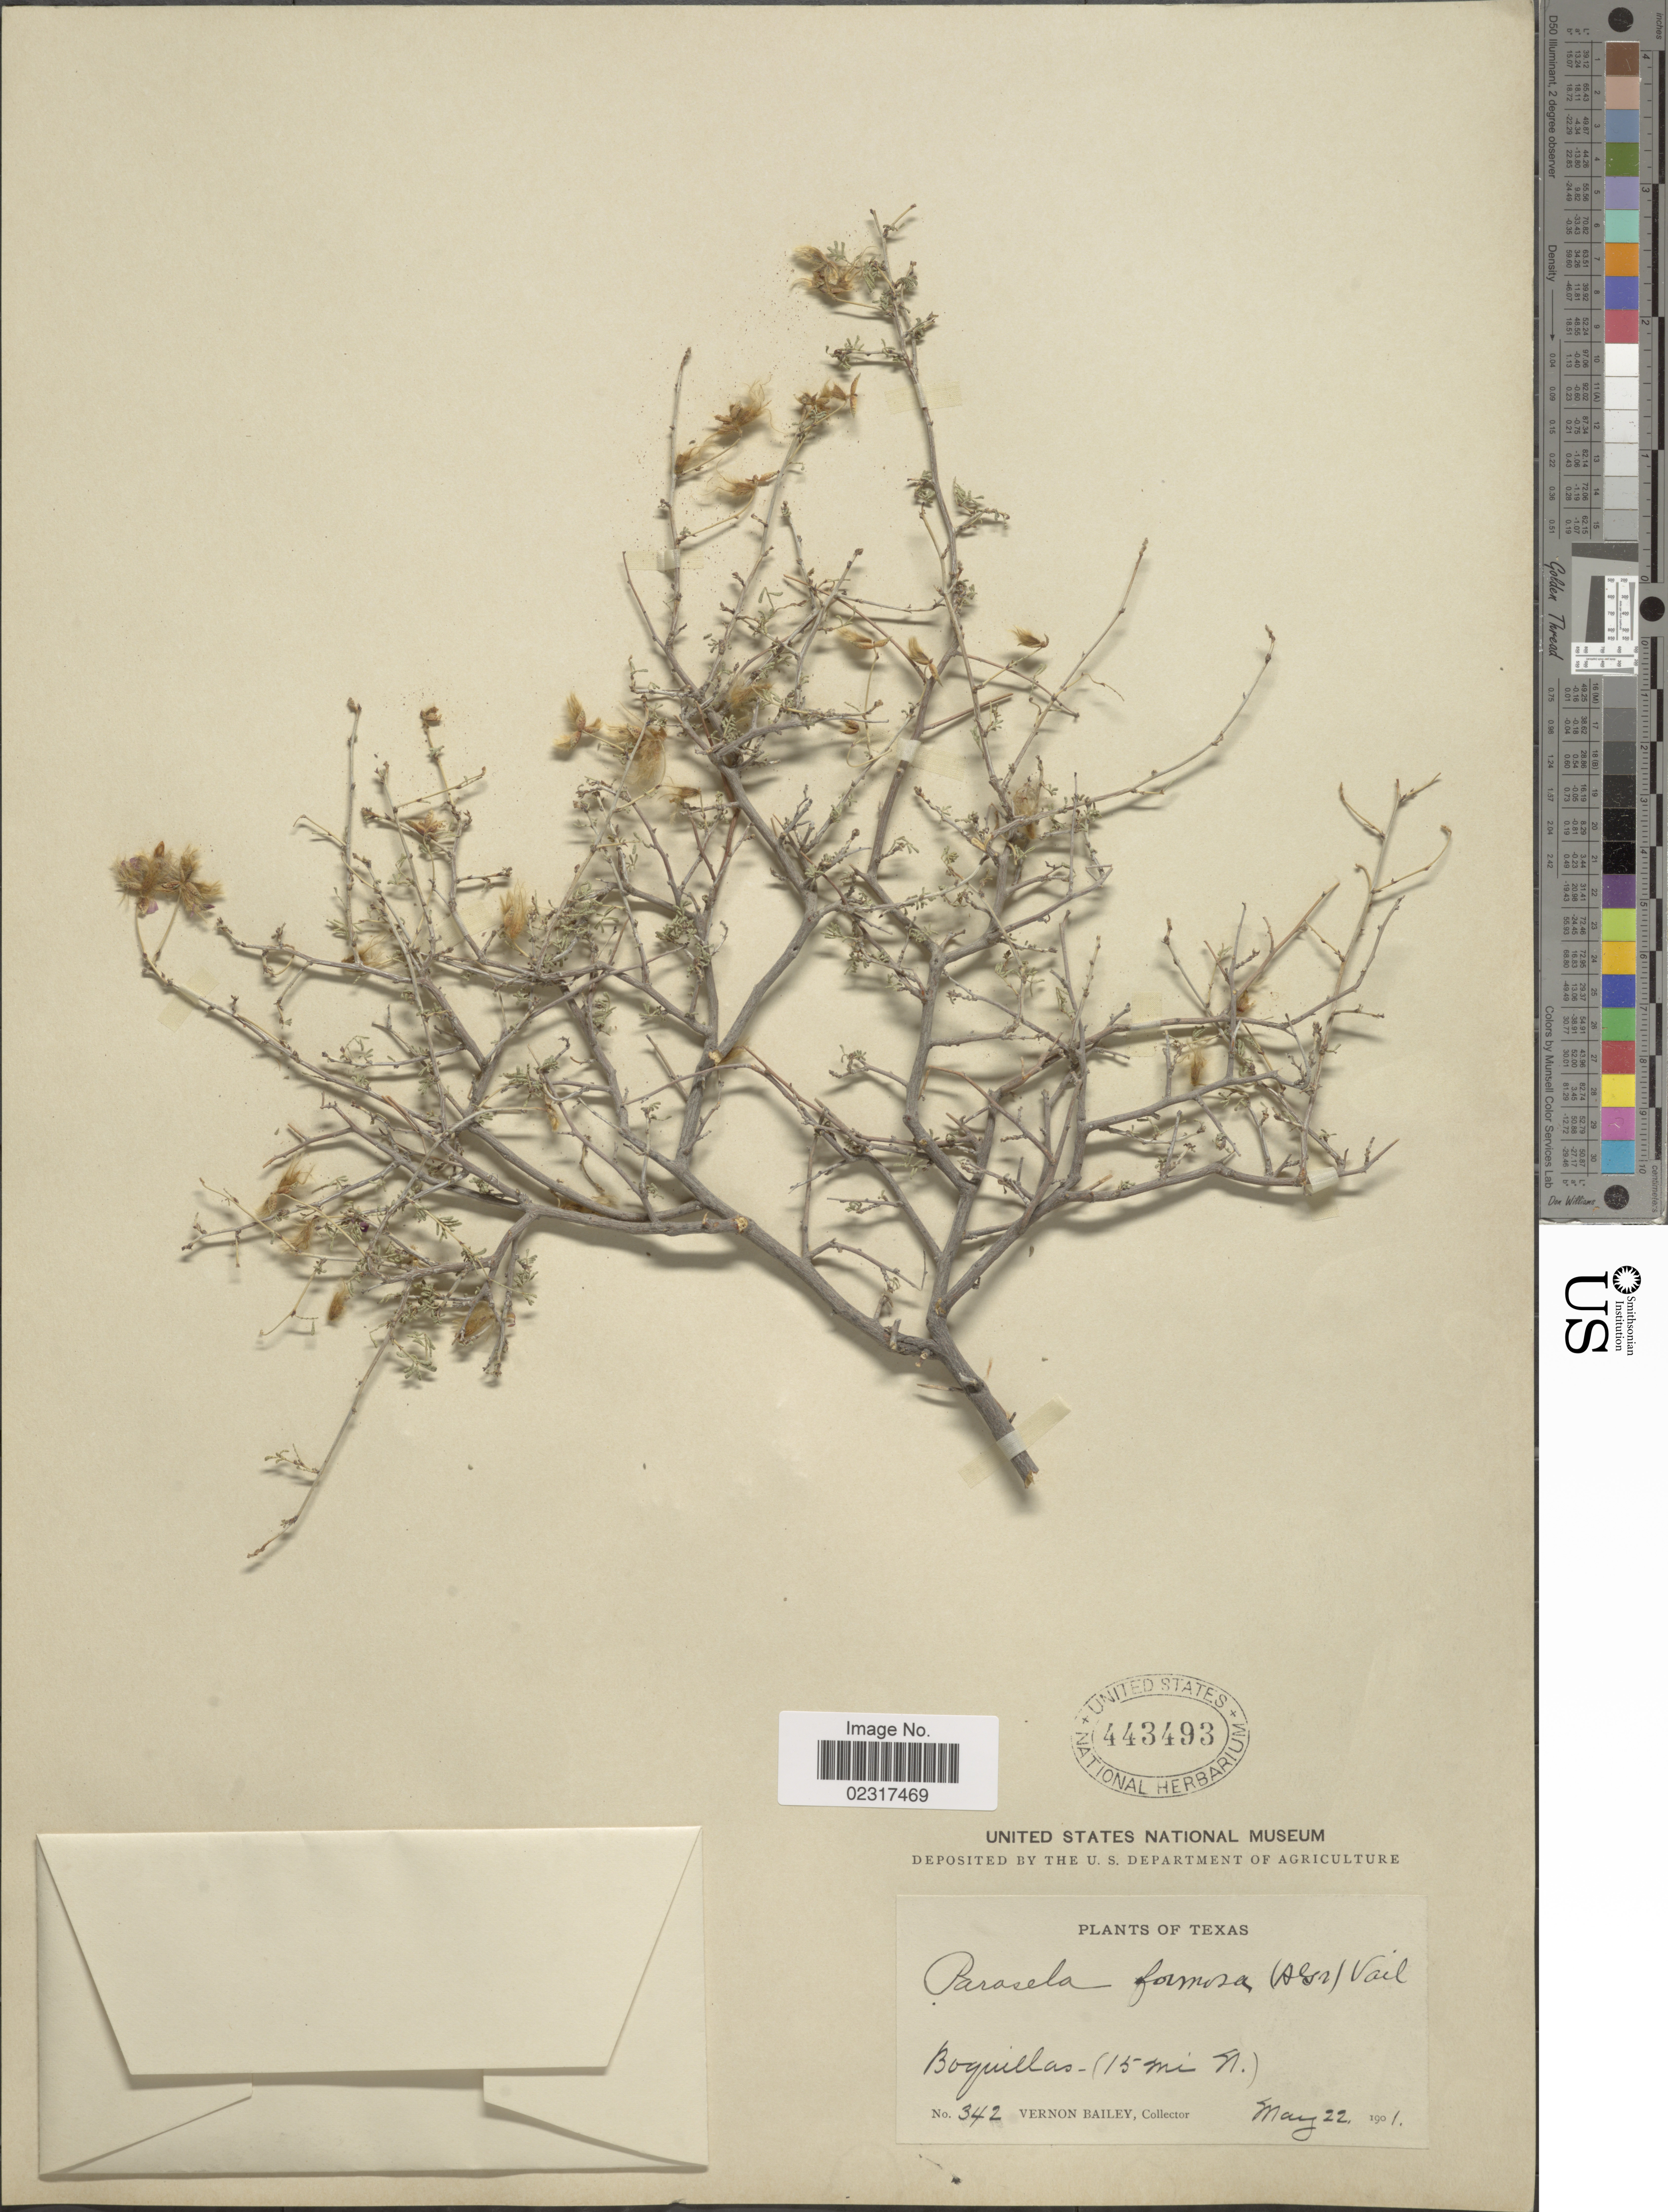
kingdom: Plantae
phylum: Tracheophyta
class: Magnoliopsida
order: Fabales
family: Fabaceae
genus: Dalea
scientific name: Dalea formosa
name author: Torr.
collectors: V. O. Bailey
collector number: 342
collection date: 1901-05-22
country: United States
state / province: Texas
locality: Boquillas-(15 mi N.).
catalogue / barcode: US 443493